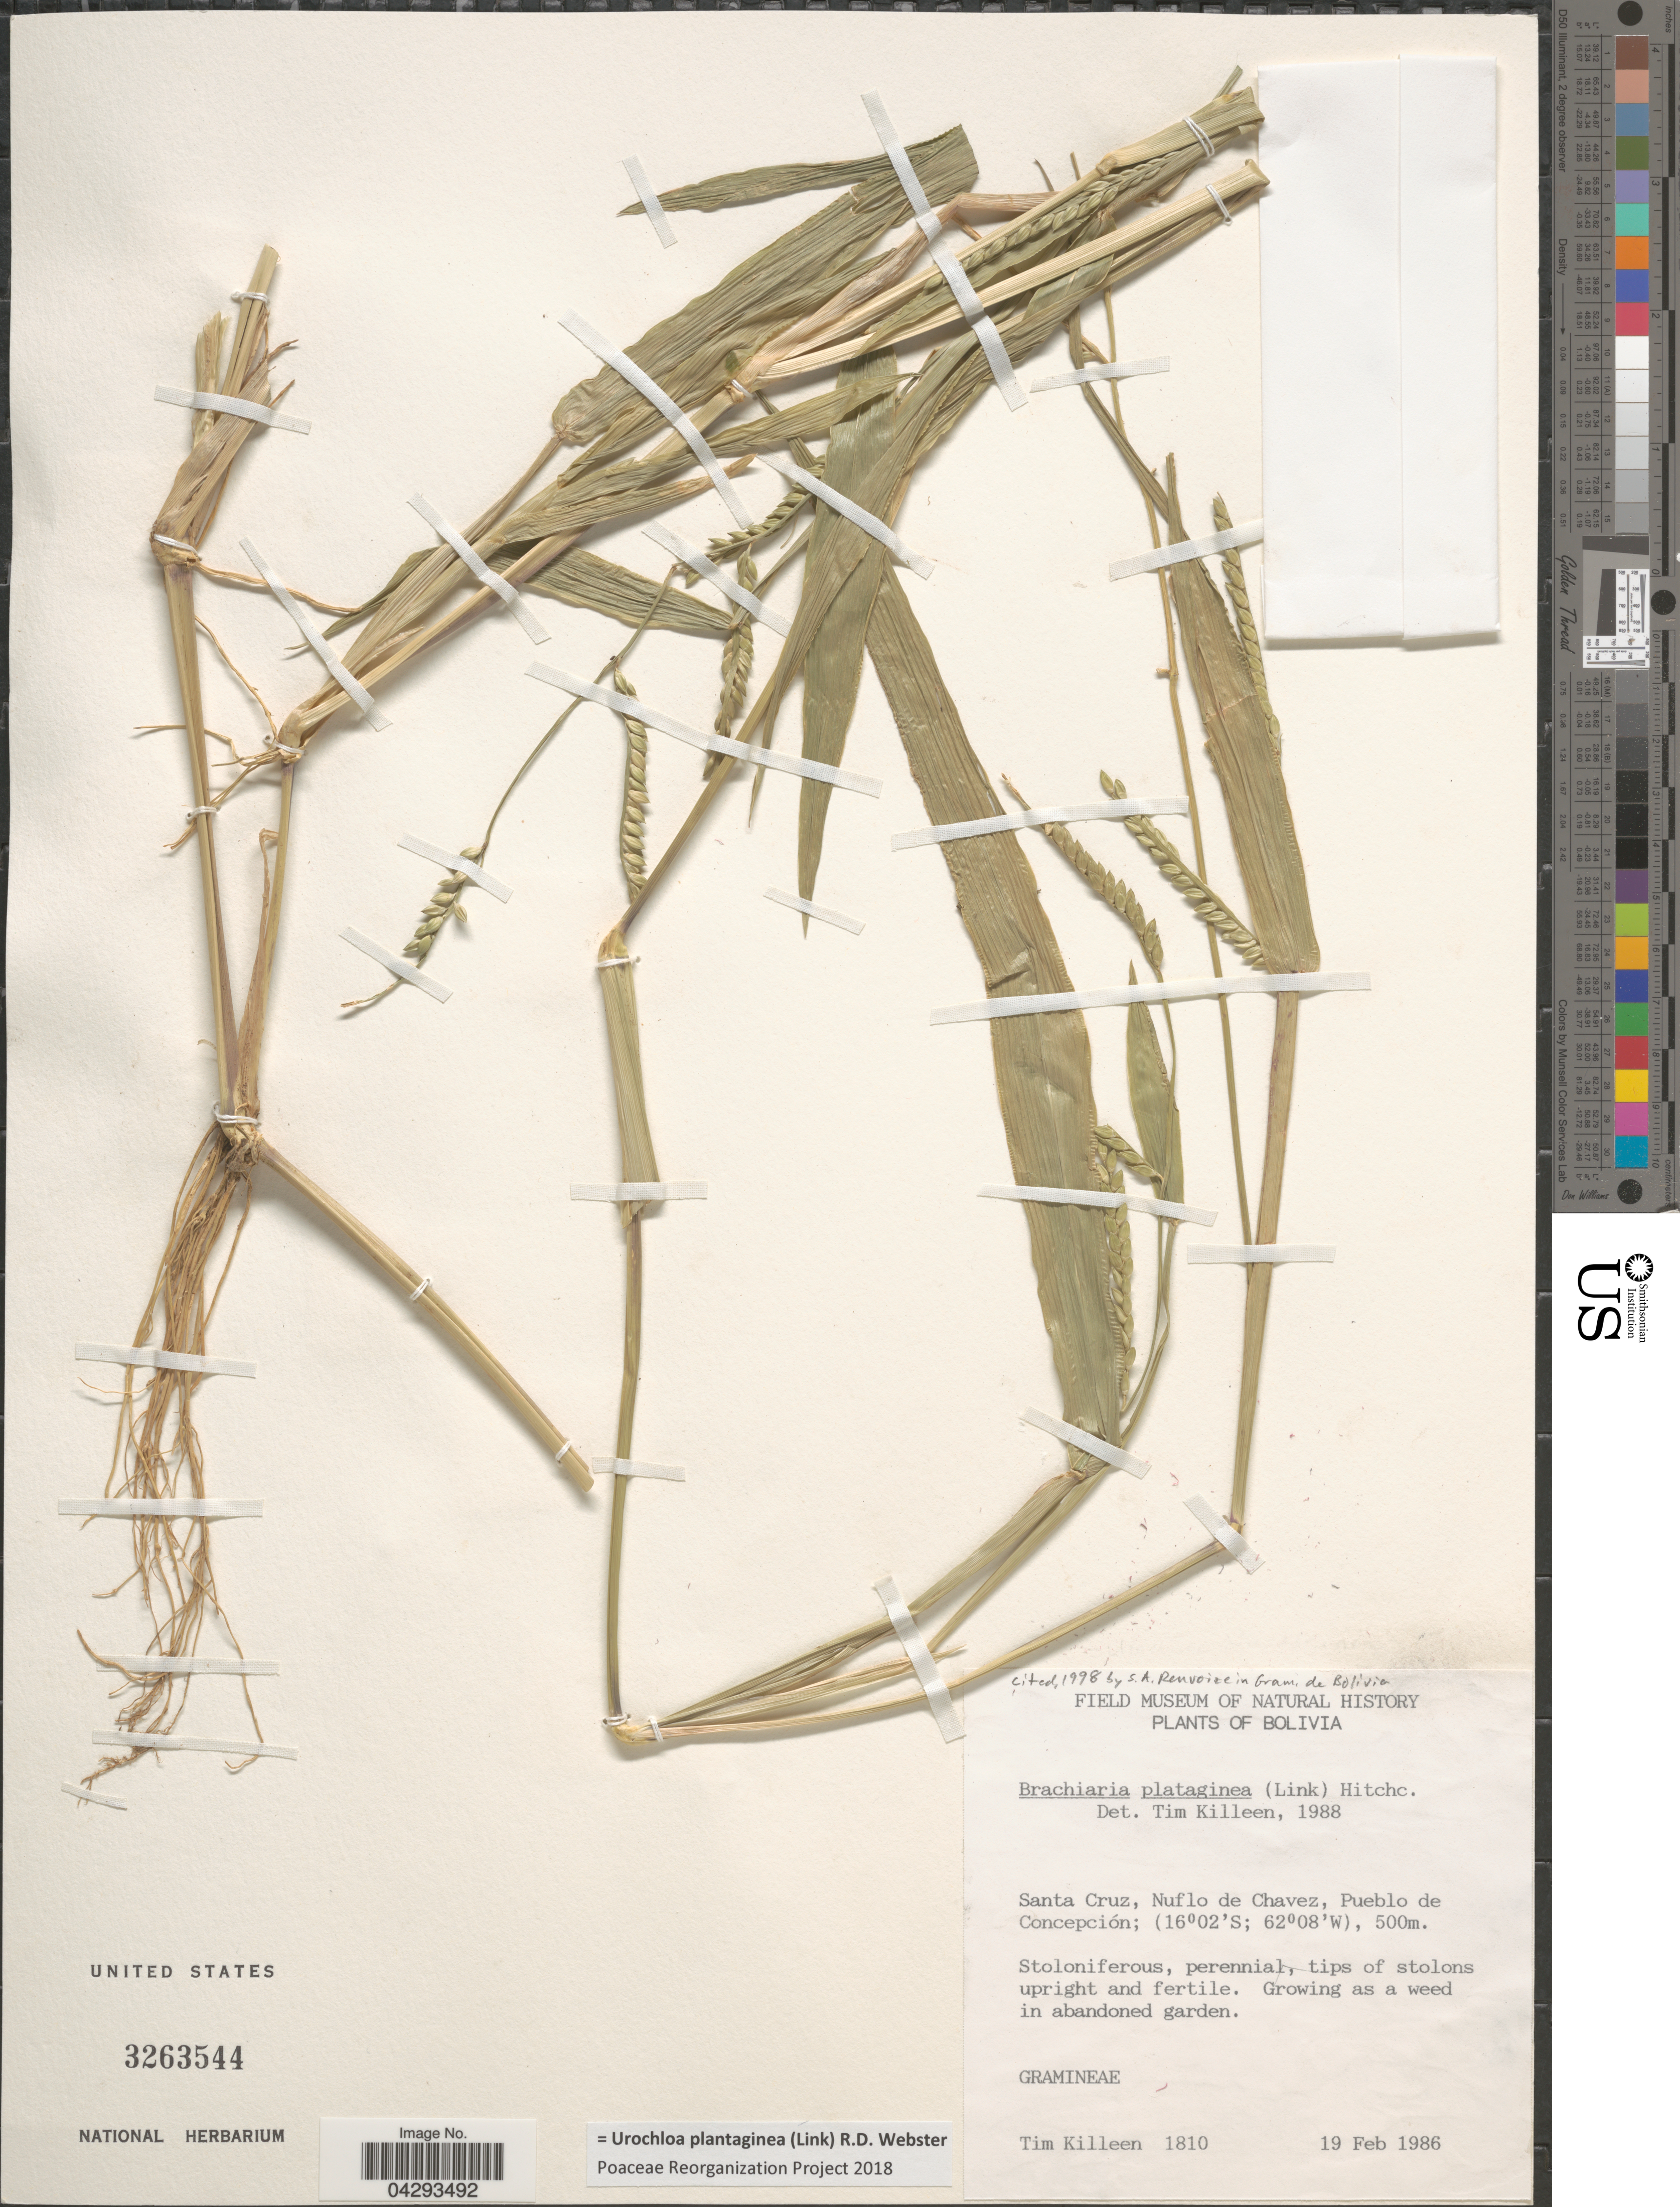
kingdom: Plantae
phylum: Tracheophyta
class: Liliopsida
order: Poales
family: Poaceae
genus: Urochloa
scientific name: Urochloa plantaginea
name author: (Link) R.D. Webster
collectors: T. J. Killeen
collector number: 1810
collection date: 1986-02-19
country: Bolivia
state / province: Santa Cruz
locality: Nuflo de Chavez, Pueblo de Concepción.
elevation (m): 500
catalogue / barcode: US 3263544